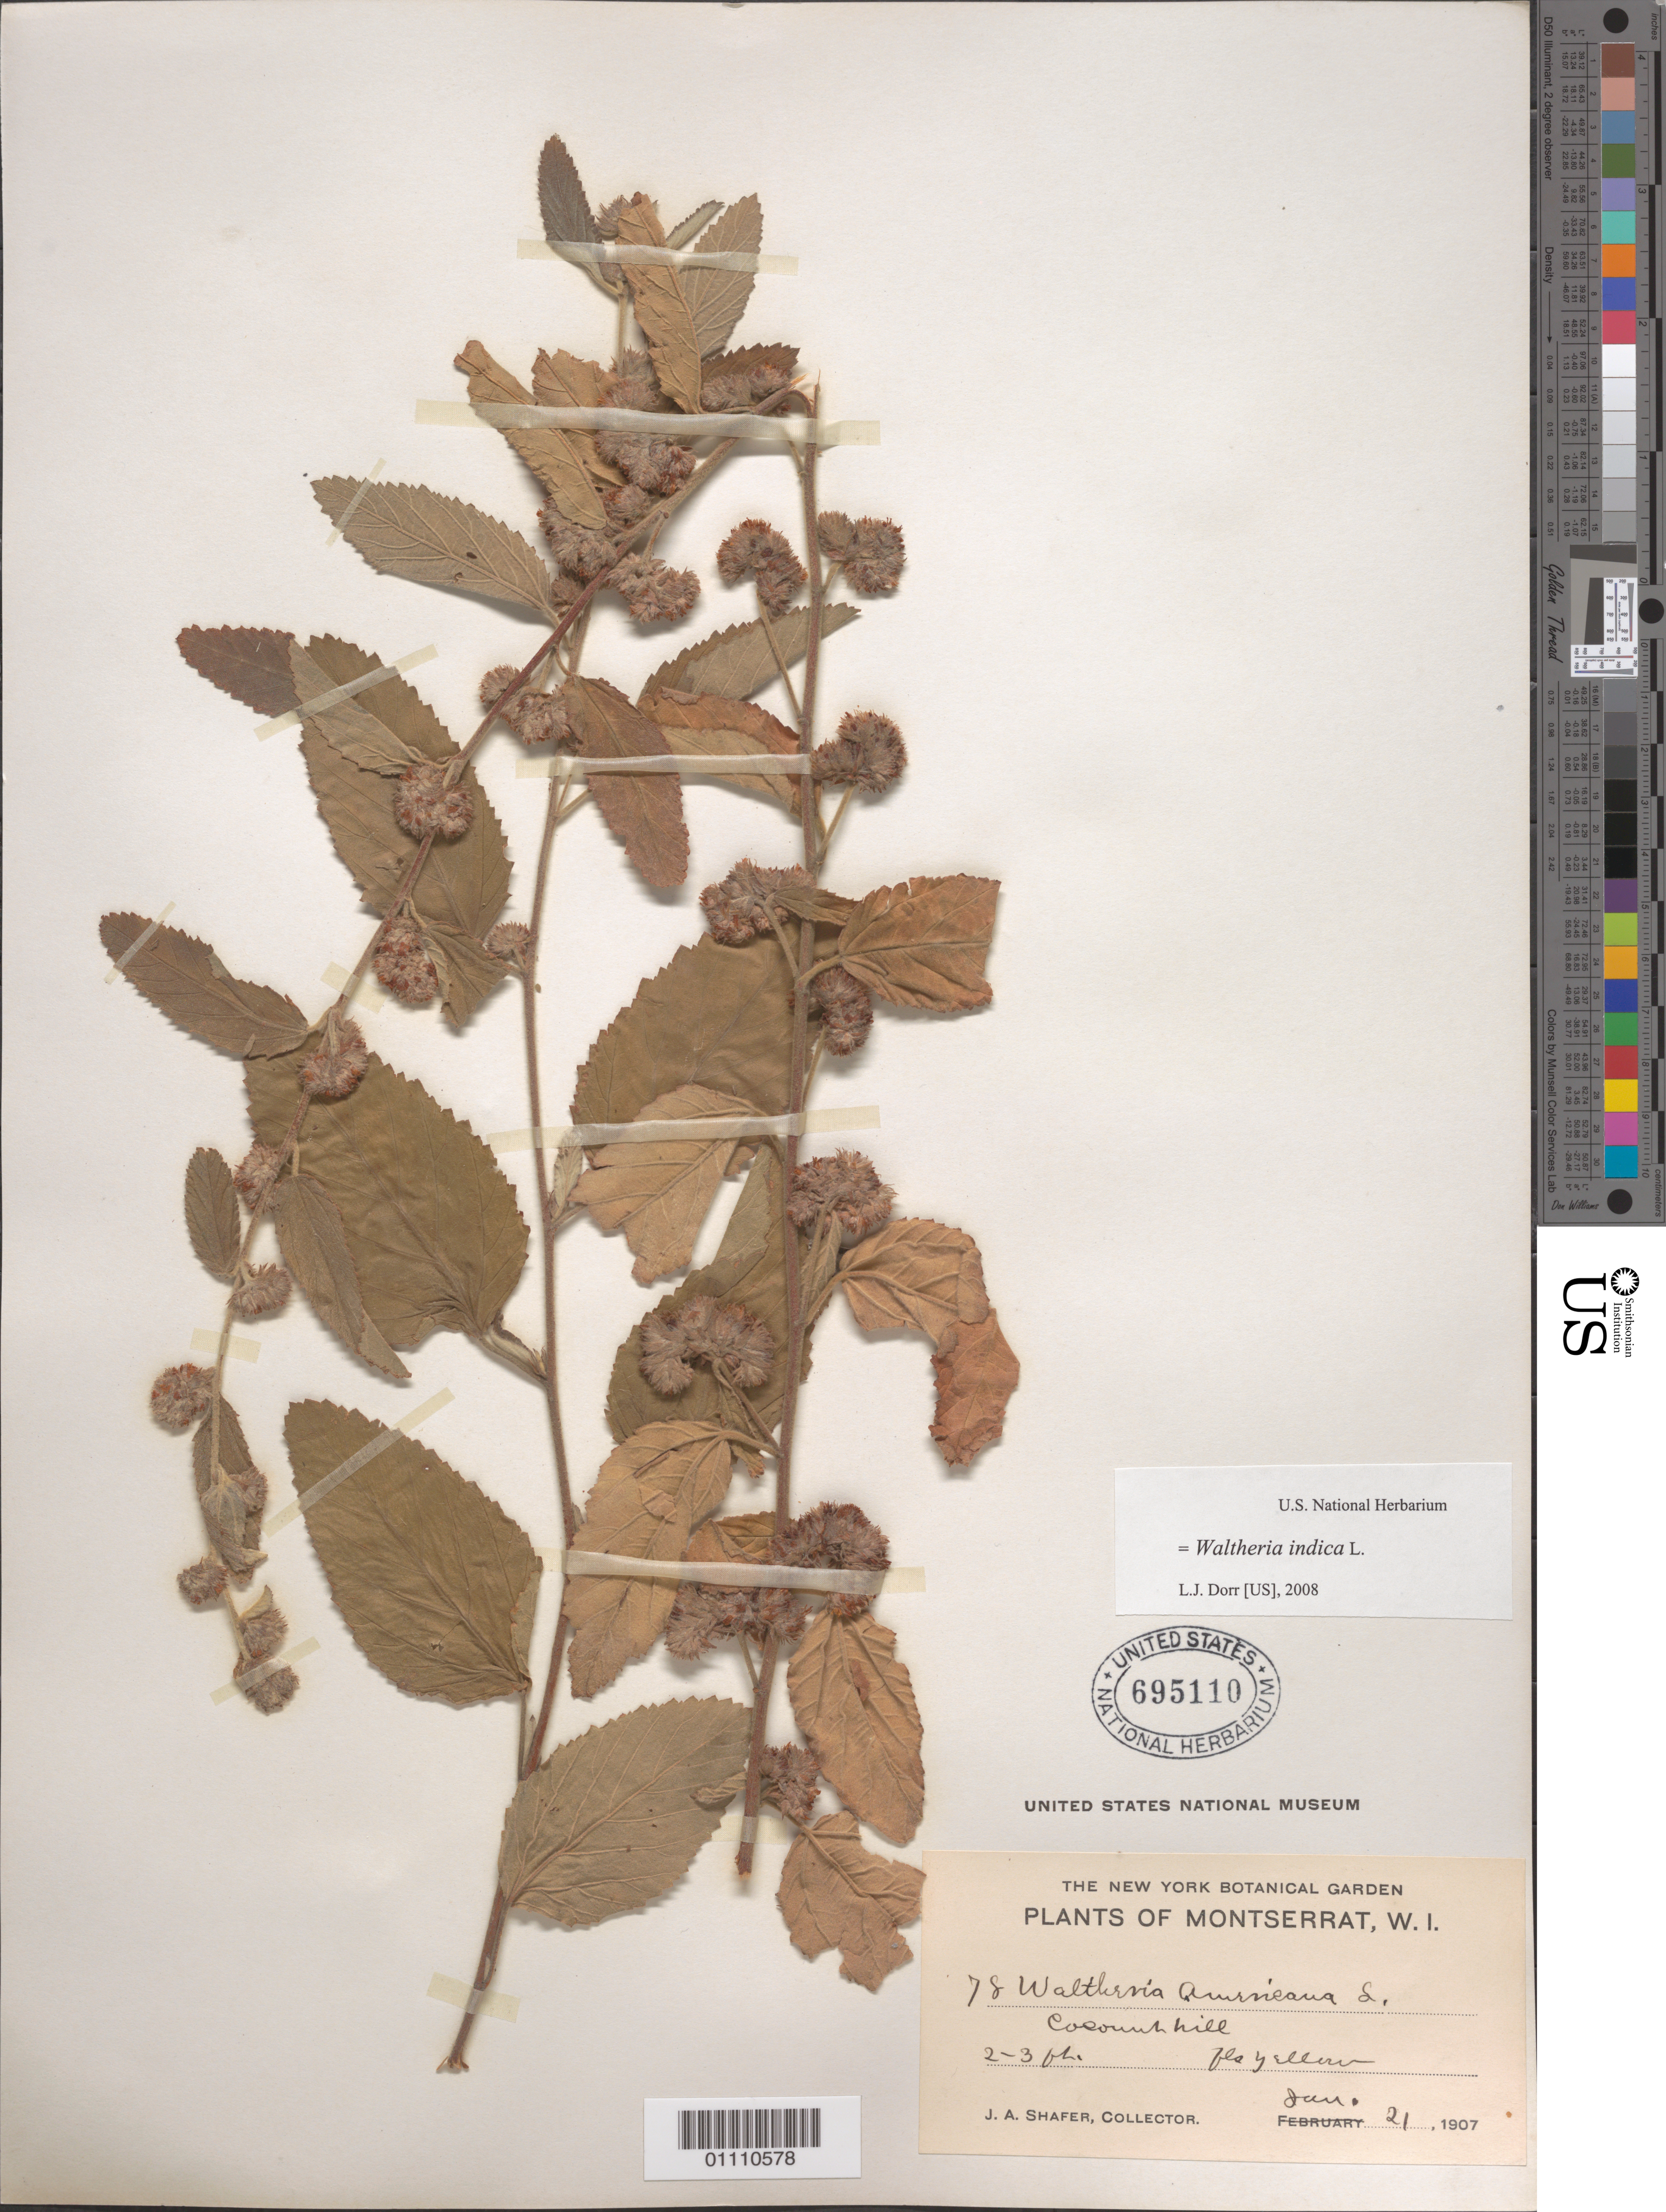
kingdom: Plantae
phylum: Tracheophyta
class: Magnoliopsida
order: Malvales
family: Malvaceae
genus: Waltheria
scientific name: Waltheria indica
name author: L.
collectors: J. A. Shafer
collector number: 78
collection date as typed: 21 Jan 1907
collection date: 1907-01-21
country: Montserrat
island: Montserrat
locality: (hard to read) Cosonut hill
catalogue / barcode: US 695110